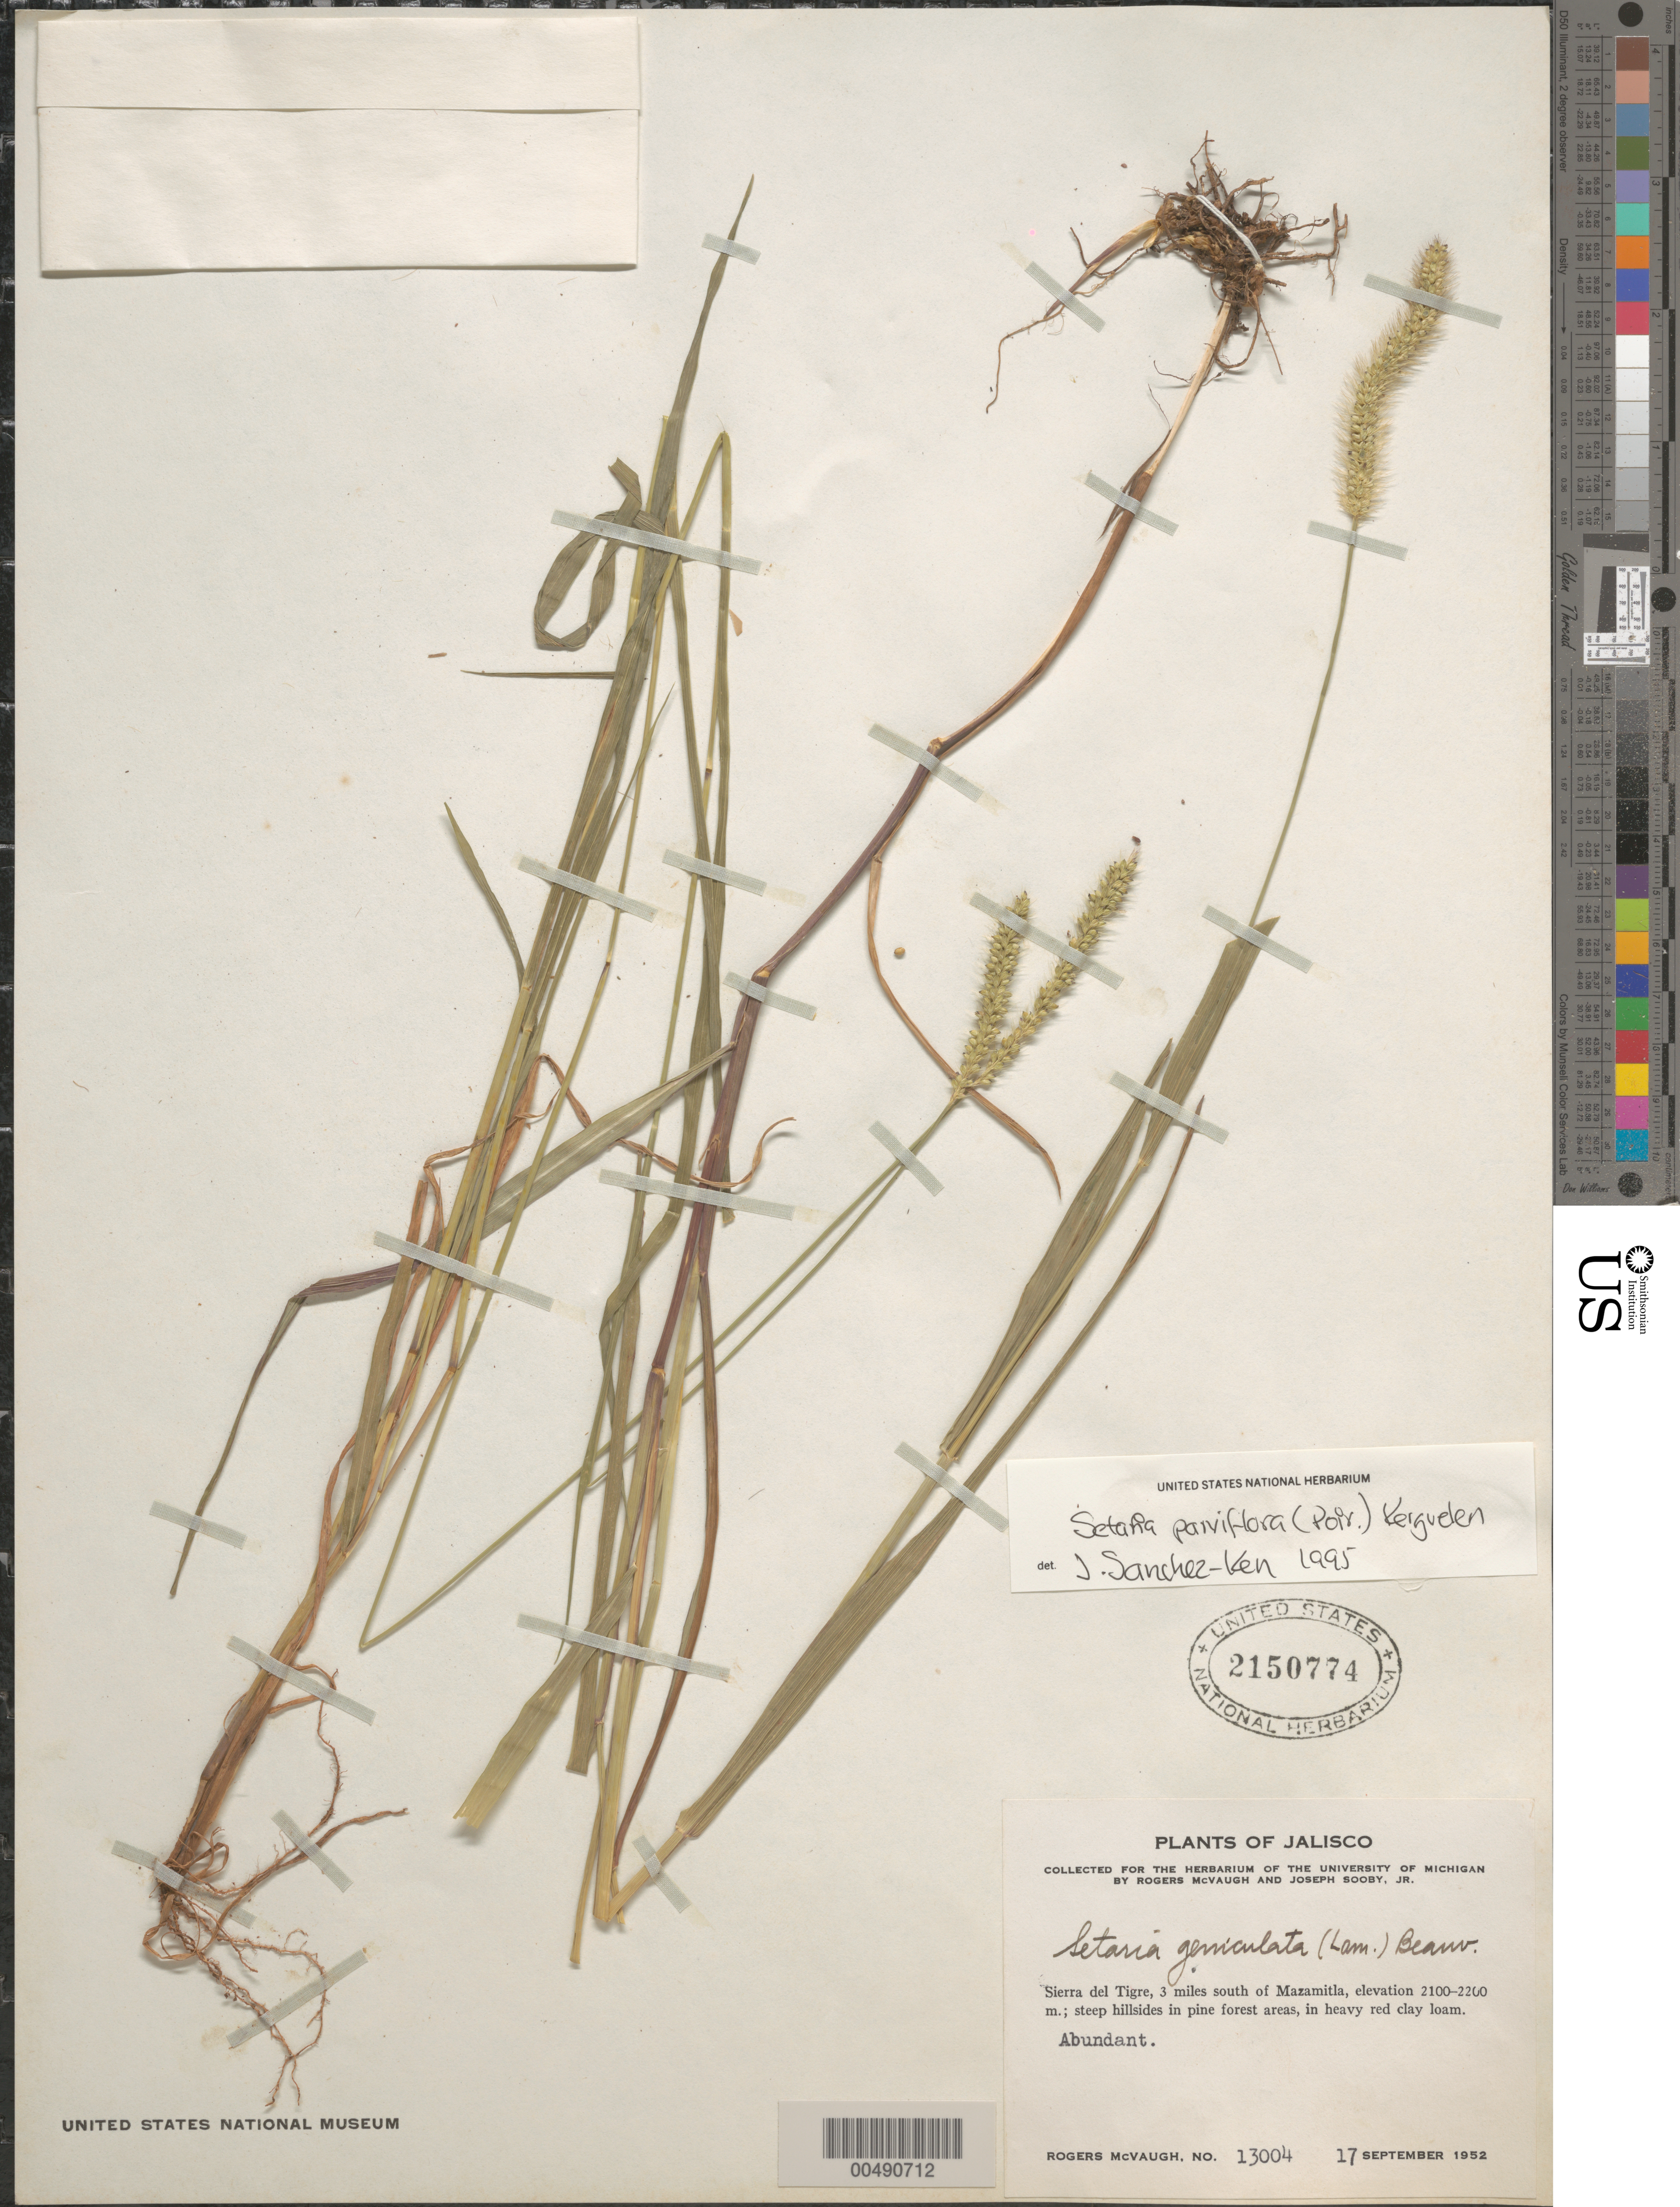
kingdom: Plantae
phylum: Tracheophyta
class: Liliopsida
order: Poales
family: Poaceae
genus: Setaria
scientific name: Setaria parviflora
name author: (Poir.) Kerguélen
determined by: Sánchez-Ken, J. G.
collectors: R. McVaugh & J. Sooby Jr.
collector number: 13004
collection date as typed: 17 Sep 1952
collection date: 1952-09-17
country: Mexico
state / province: Jalisco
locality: Sierra del Tigre, 3 mi S of Mazamitla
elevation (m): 2100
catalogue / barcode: US 2150774